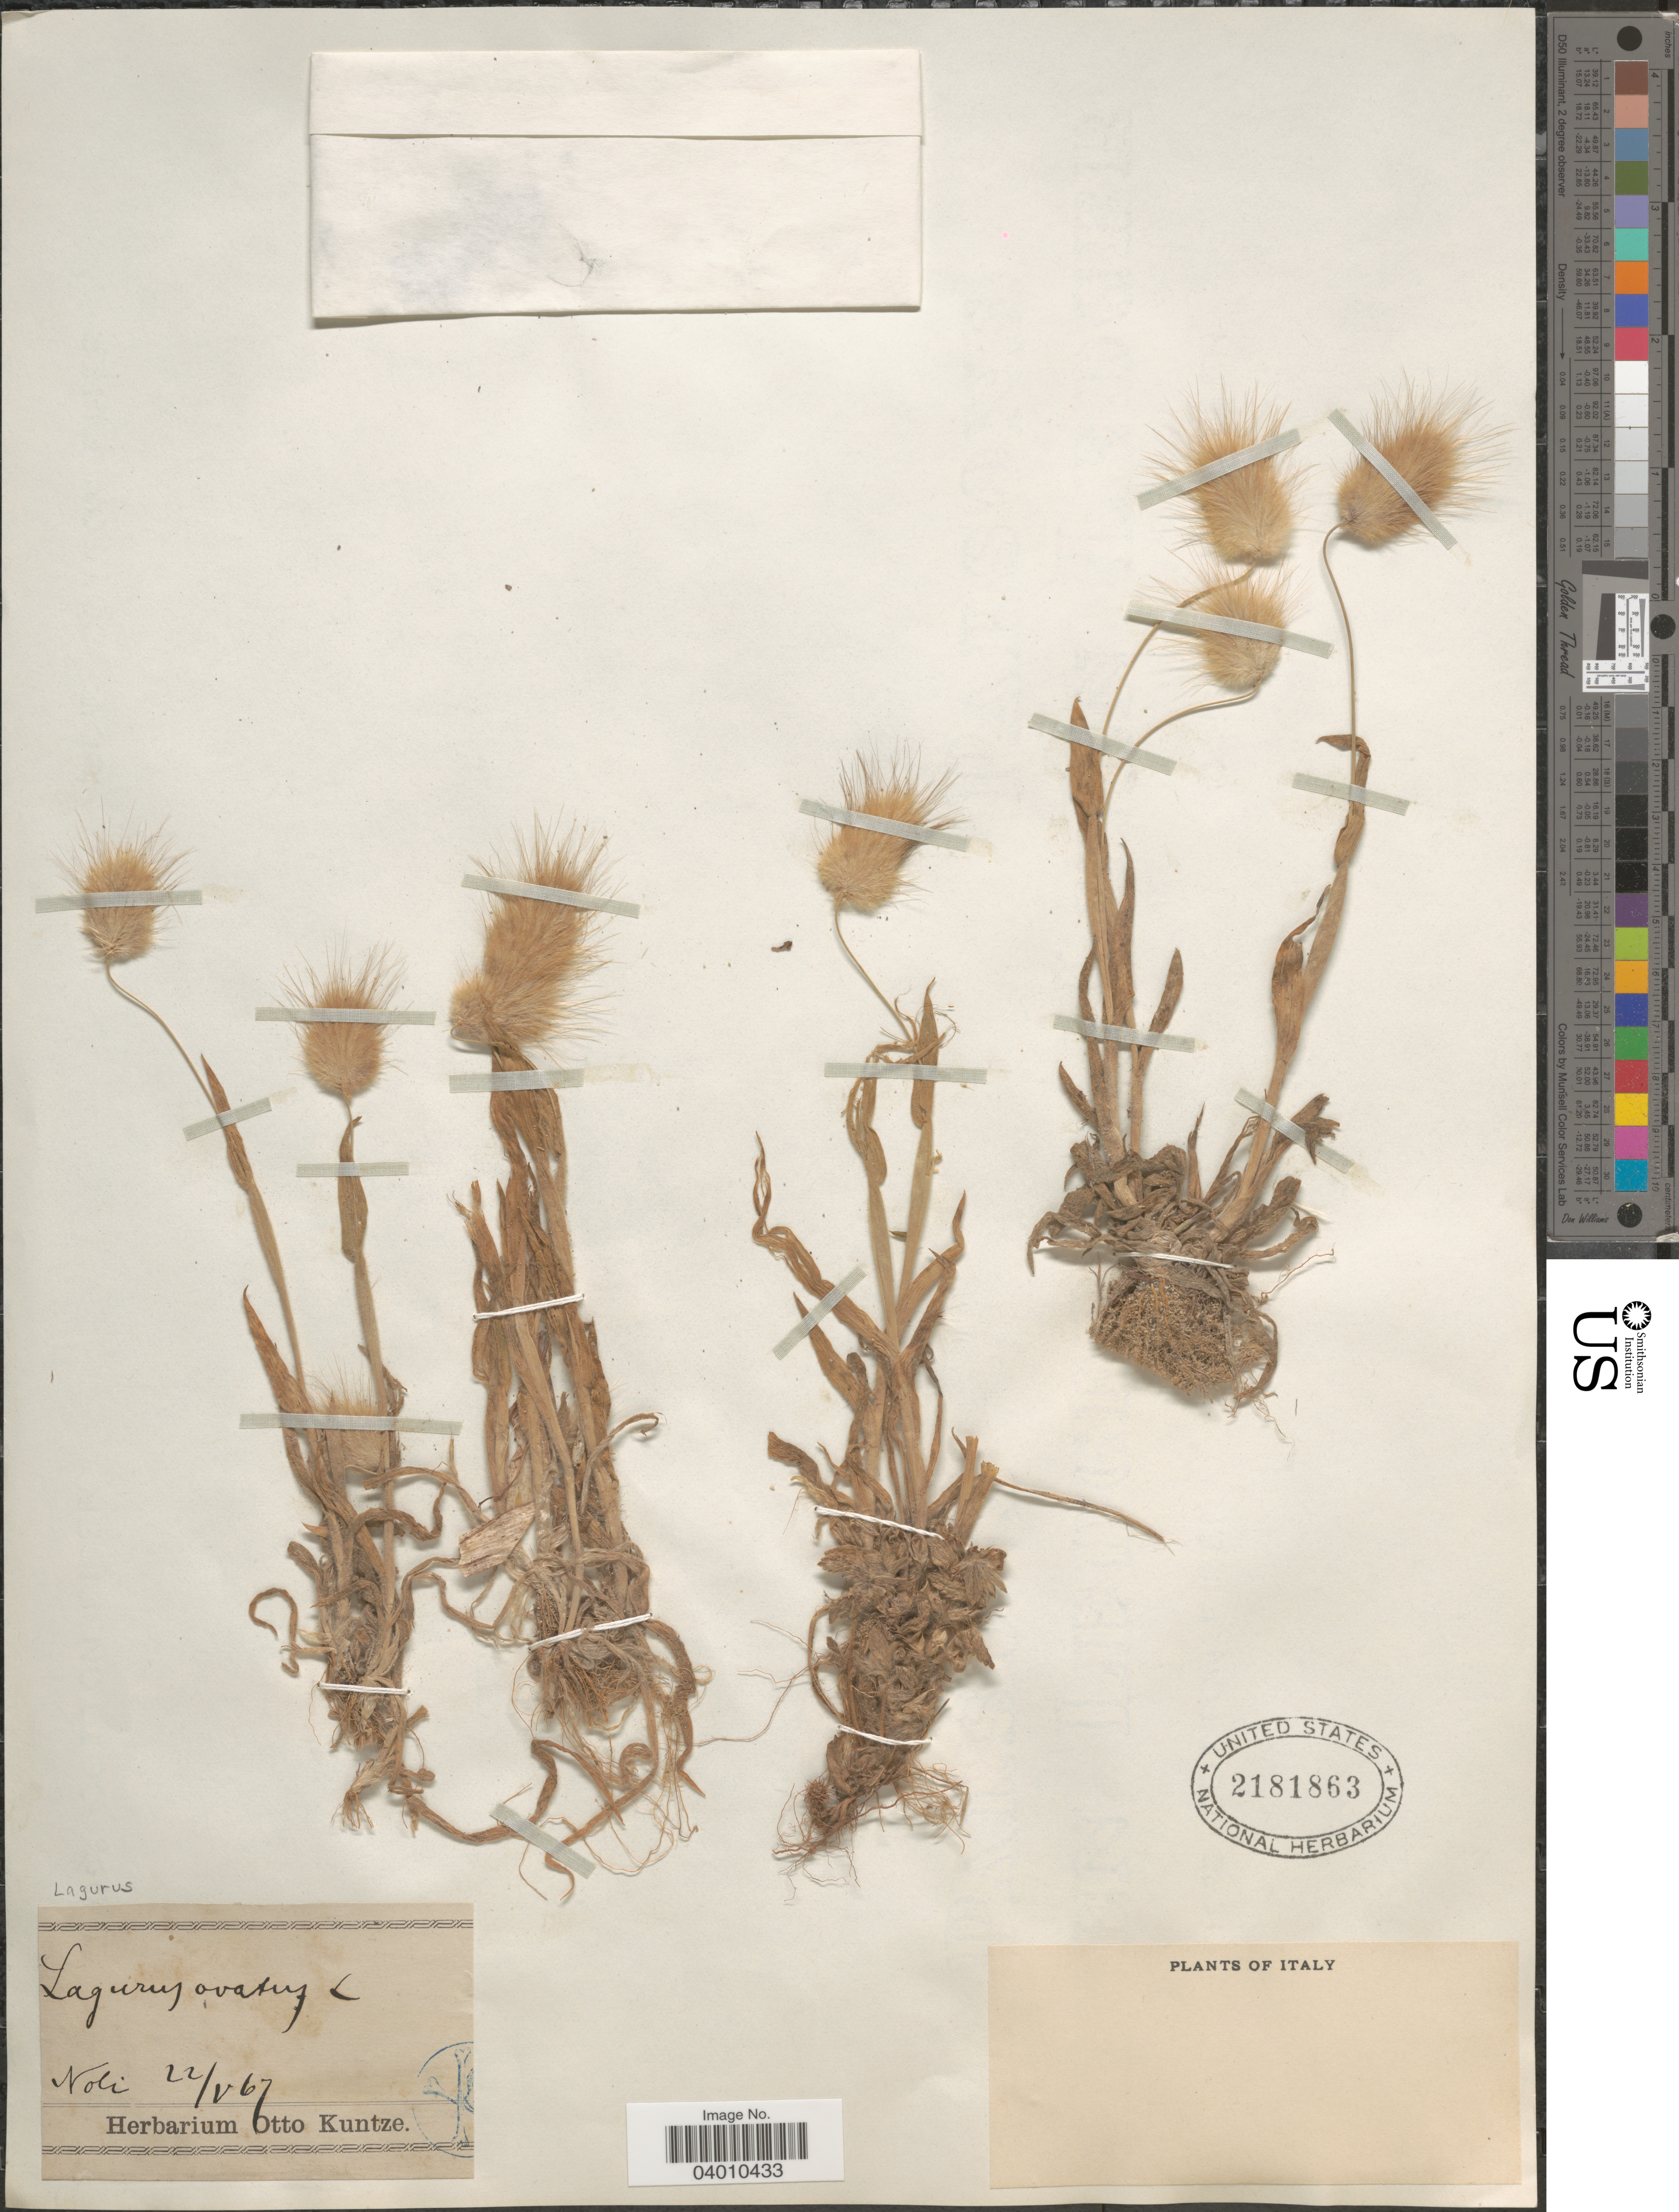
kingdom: Plantae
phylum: Tracheophyta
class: Liliopsida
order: Poales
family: Poaceae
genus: Lagurus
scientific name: Lagurus ovatus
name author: L.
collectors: ex herb. Otto Kuntze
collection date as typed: Transcribed d/m/y: 22/5/67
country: Italy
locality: Noli.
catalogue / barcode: US 2181863